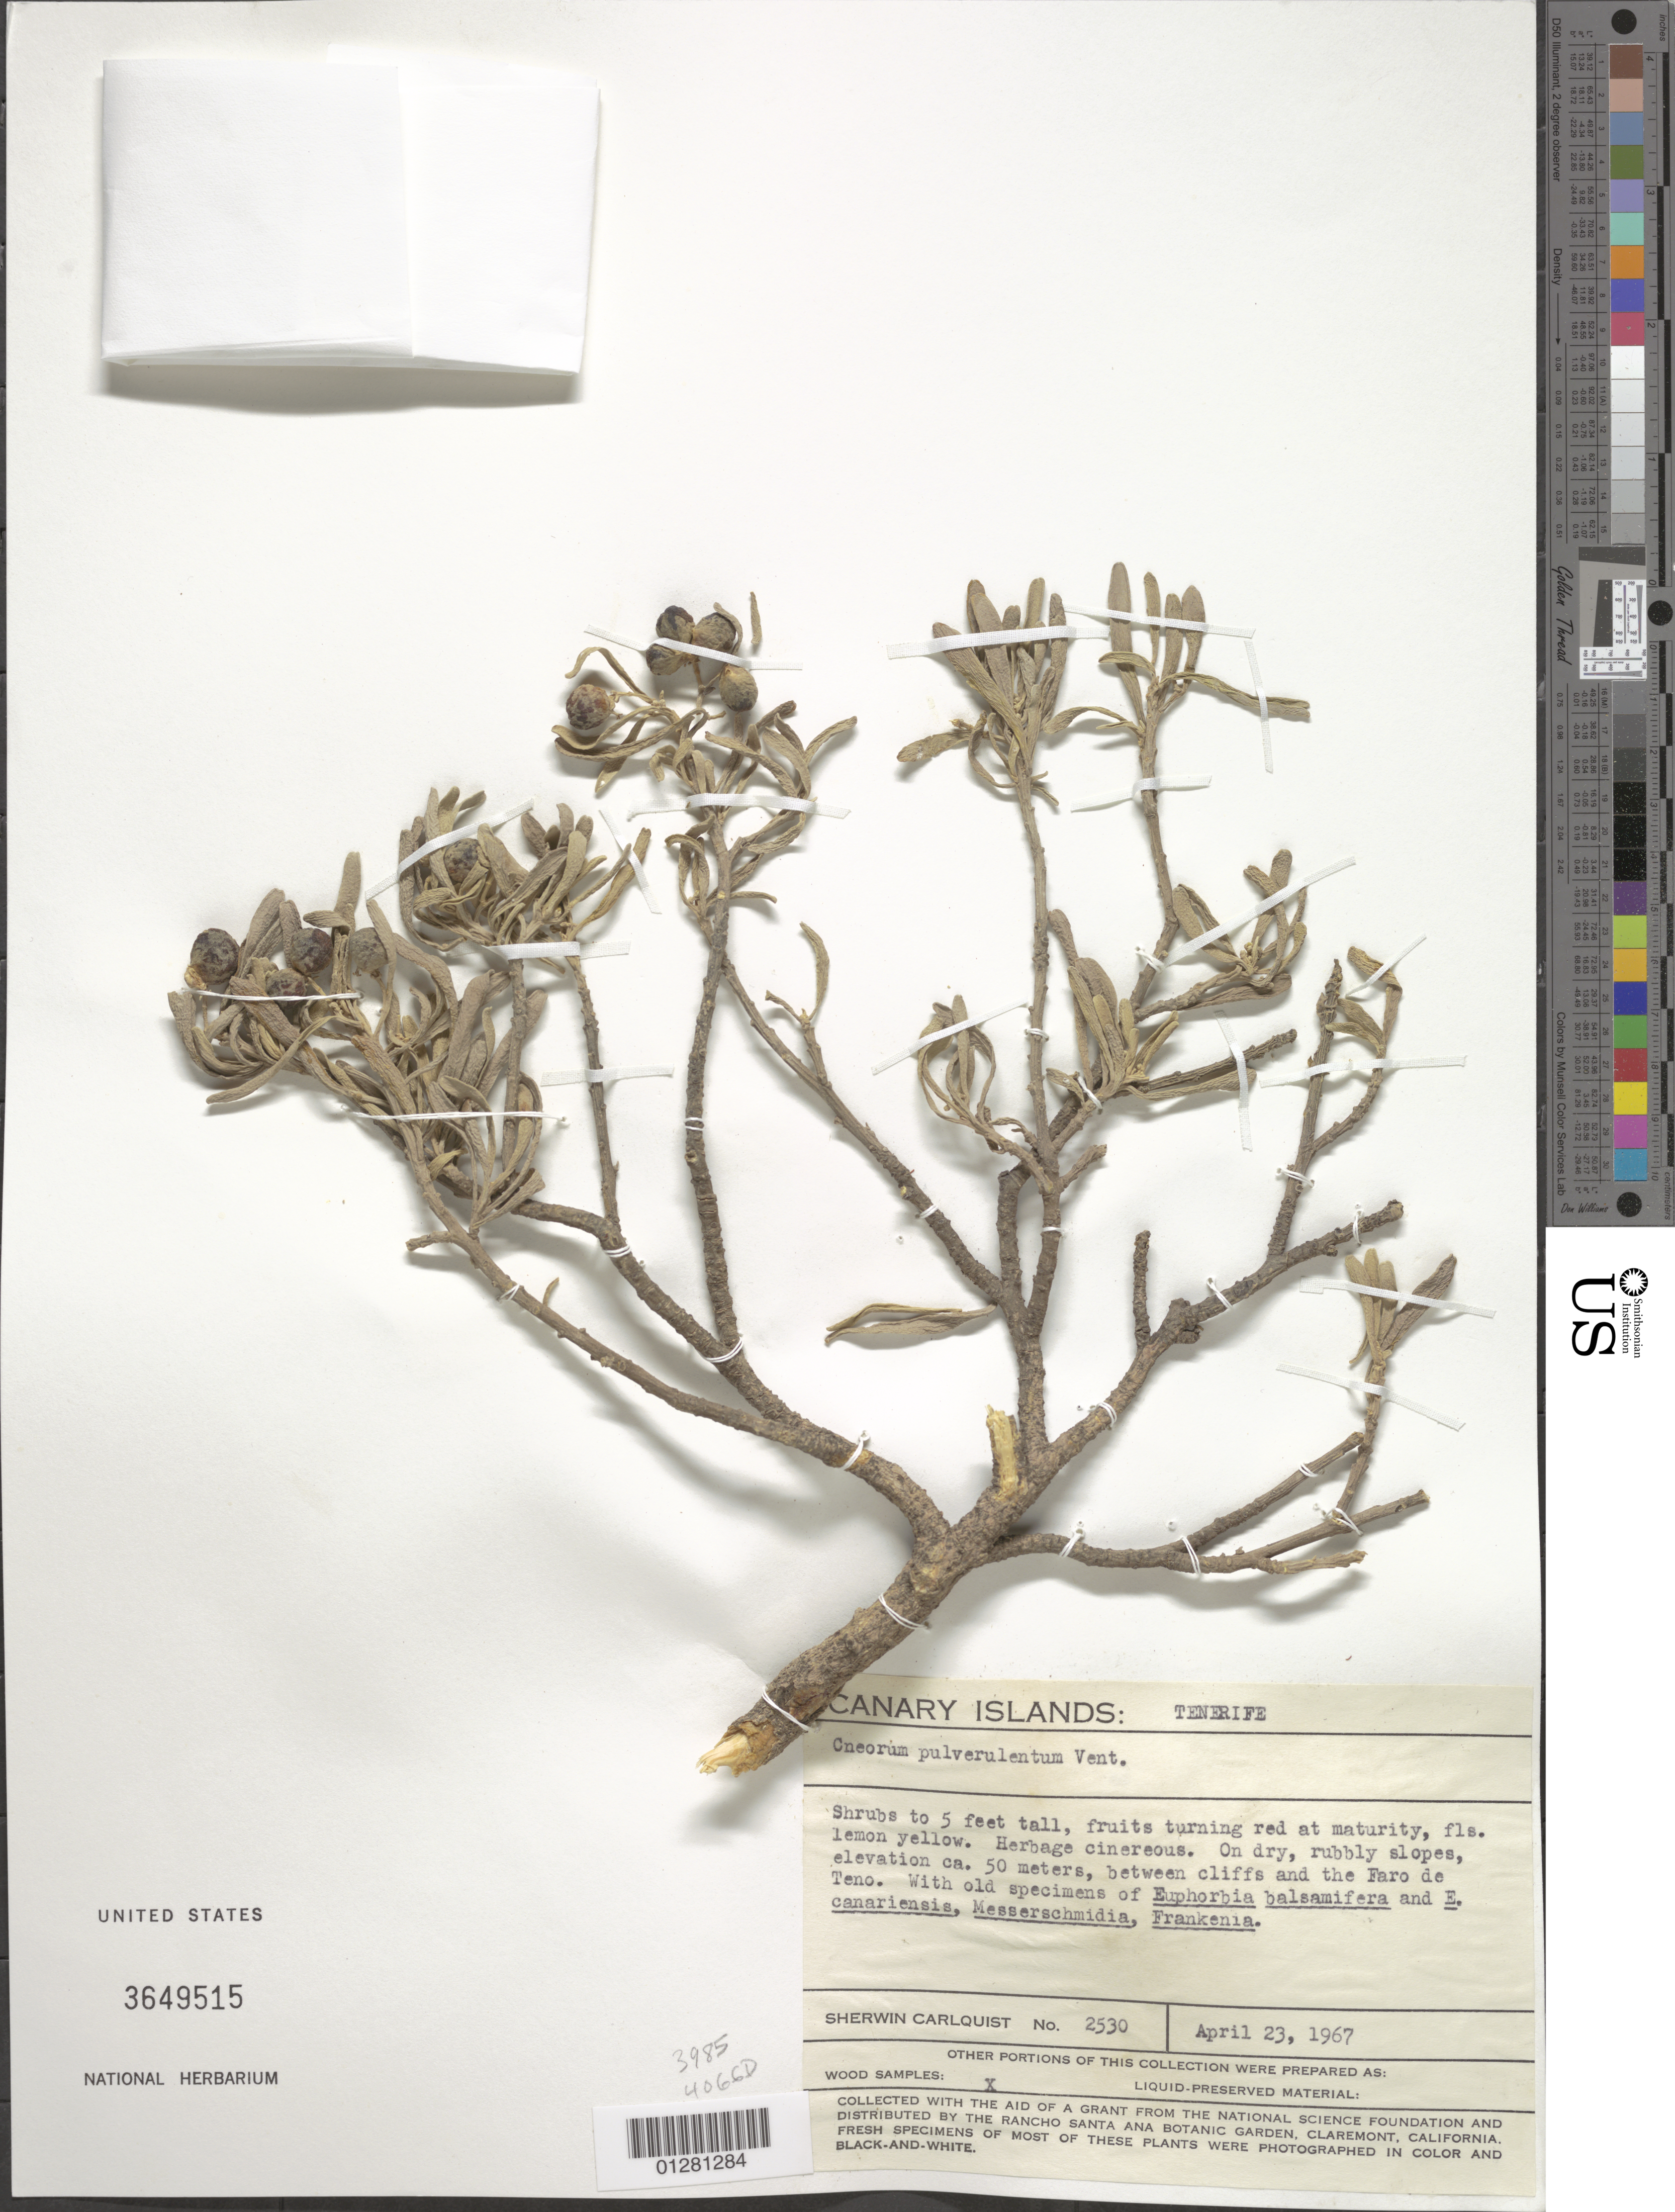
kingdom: Plantae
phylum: Tracheophyta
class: Magnoliopsida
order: Sapindales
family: Rutaceae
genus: Cneorum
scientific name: Cneorum pulverulentum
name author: Vent.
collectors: S. Carlquist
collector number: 2530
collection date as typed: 23 Apr 1967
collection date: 1967-04-23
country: South Africa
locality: Between cliffs and the Faro de Teno.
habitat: Shrubs.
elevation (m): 50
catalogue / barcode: US 3649515